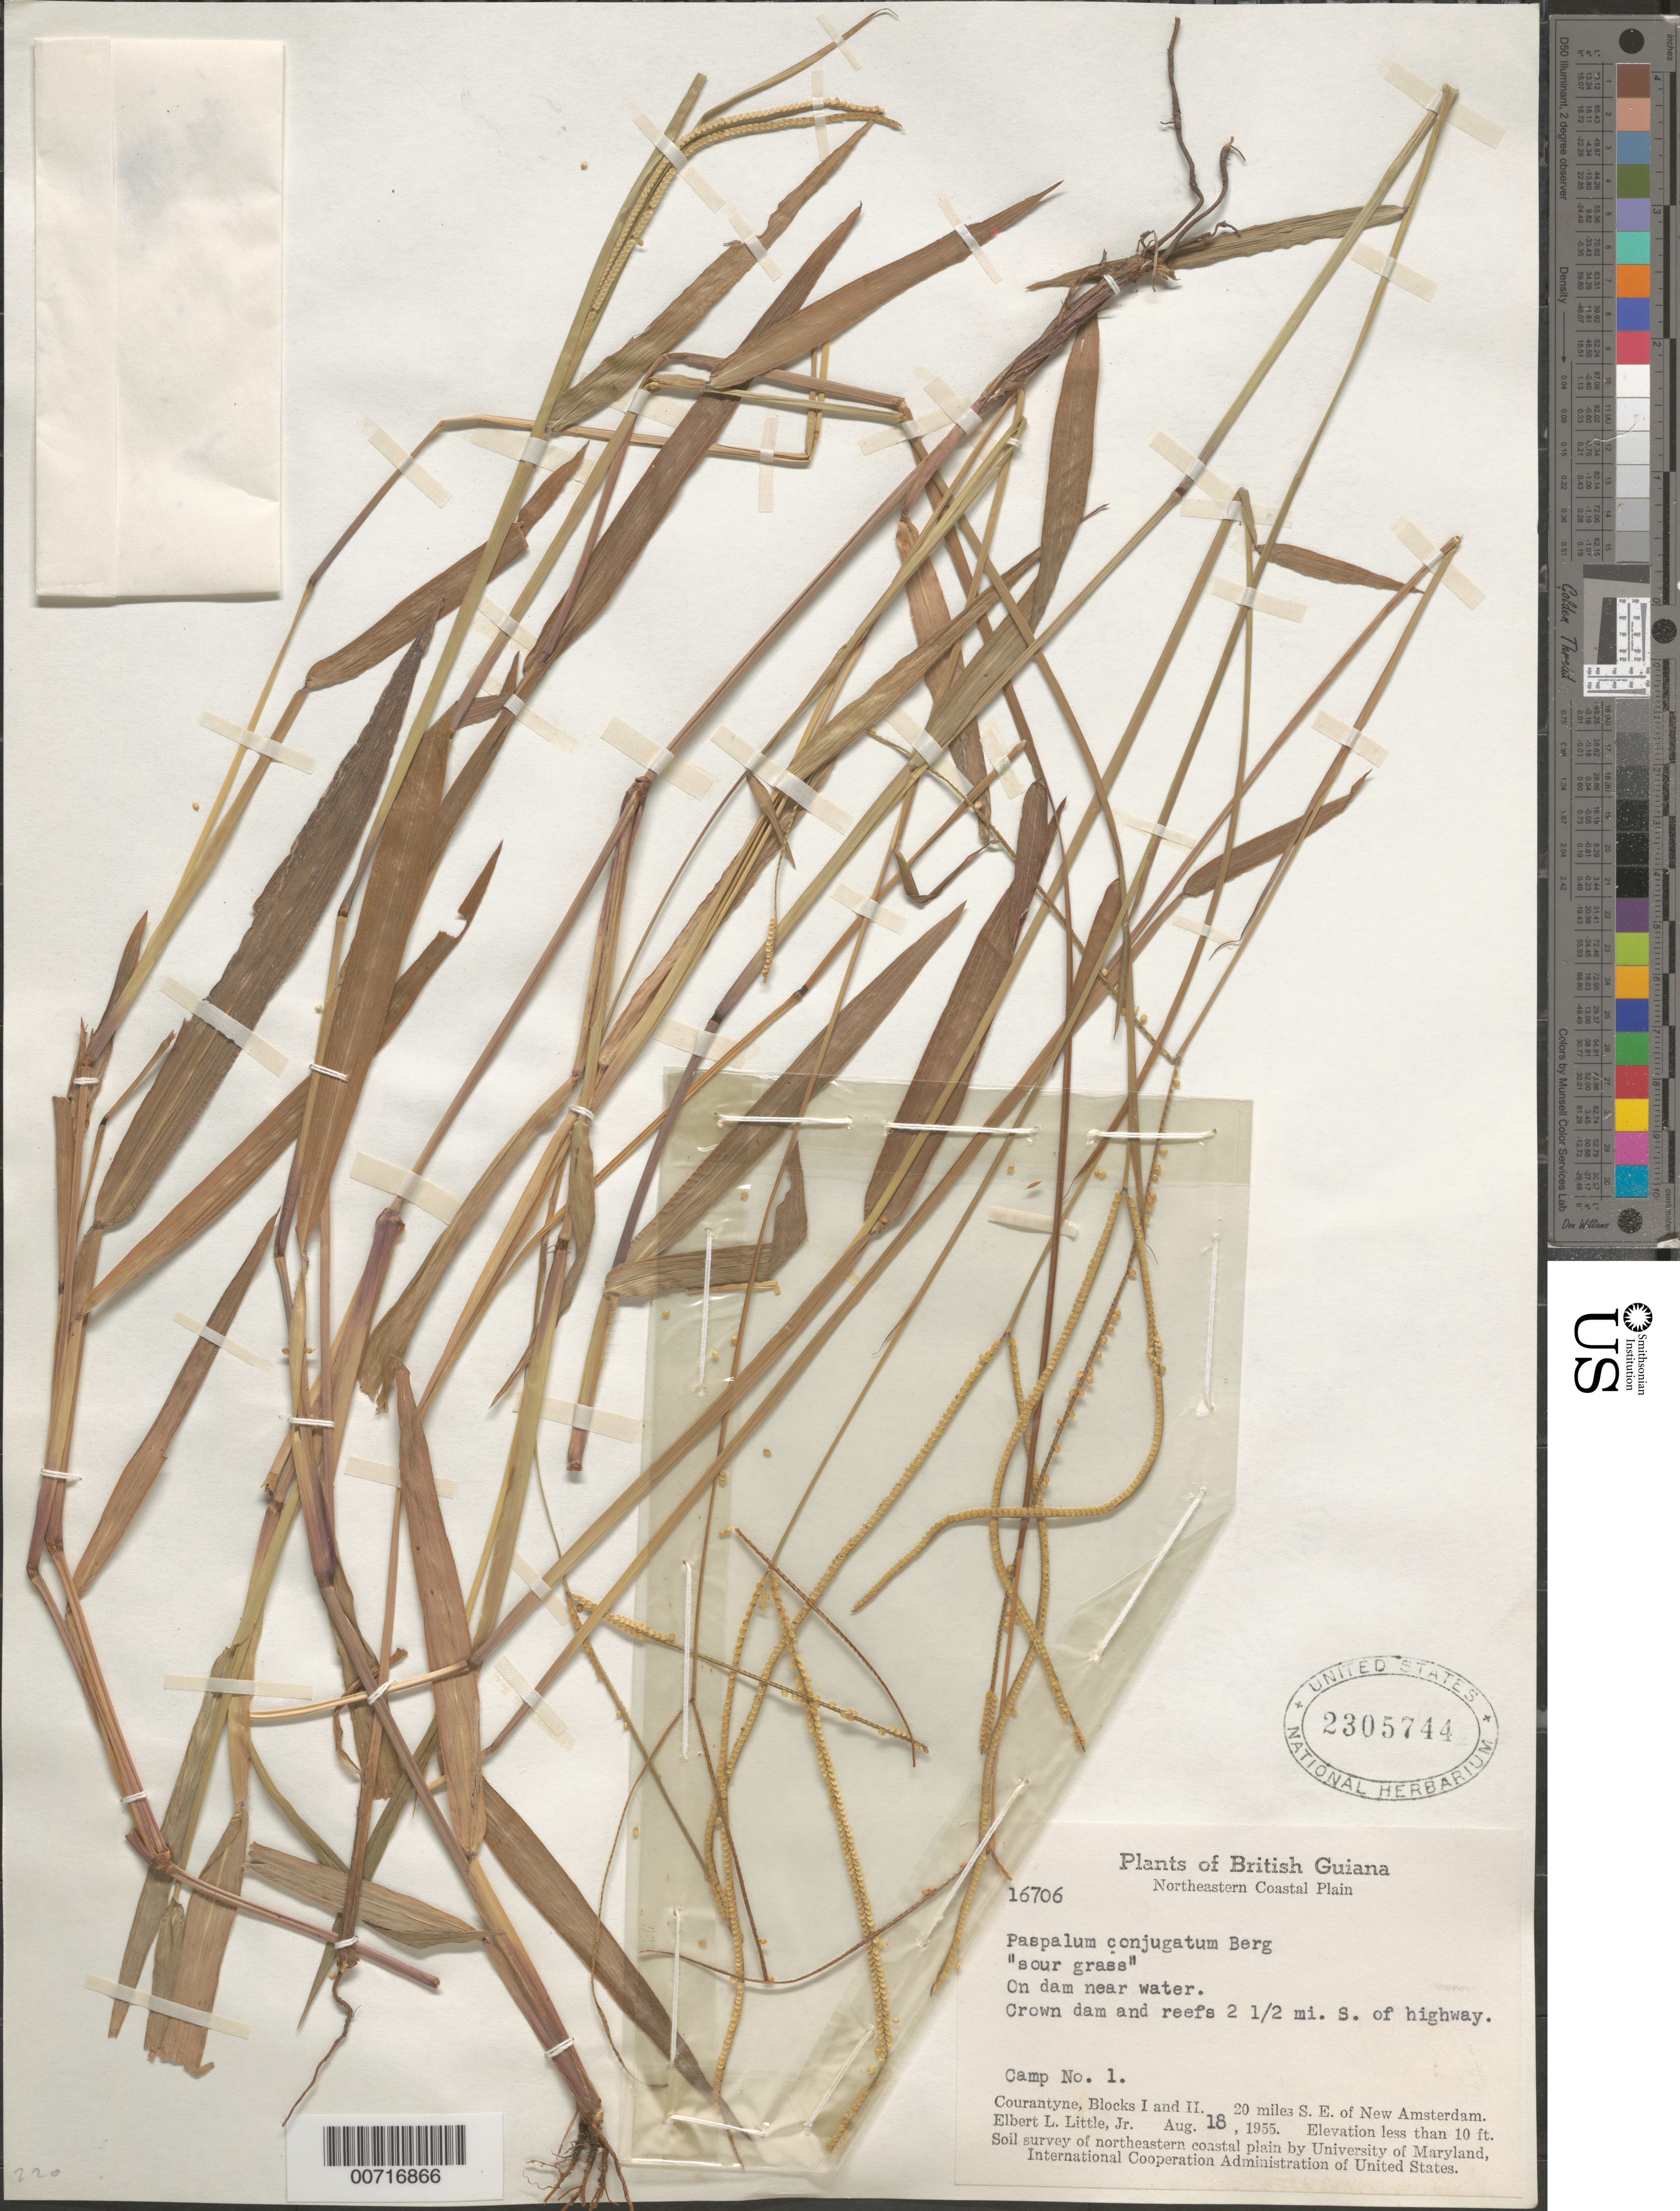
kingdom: Plantae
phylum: Tracheophyta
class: Liliopsida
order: Poales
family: Poaceae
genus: Paspalum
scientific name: Paspalum conjugatum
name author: P.J. Bergius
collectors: E. L. Little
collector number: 16706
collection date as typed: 18-Aug-55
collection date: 1955-08-18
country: Guyana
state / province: E. Berbice-Corentyne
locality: Courantyne, Blocks I & II. 20 mi. SE of New Amsterdam, Camp No. 1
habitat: On dam near water; crown dam and reefs, 2.5 mi. S of highway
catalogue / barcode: US 2305744